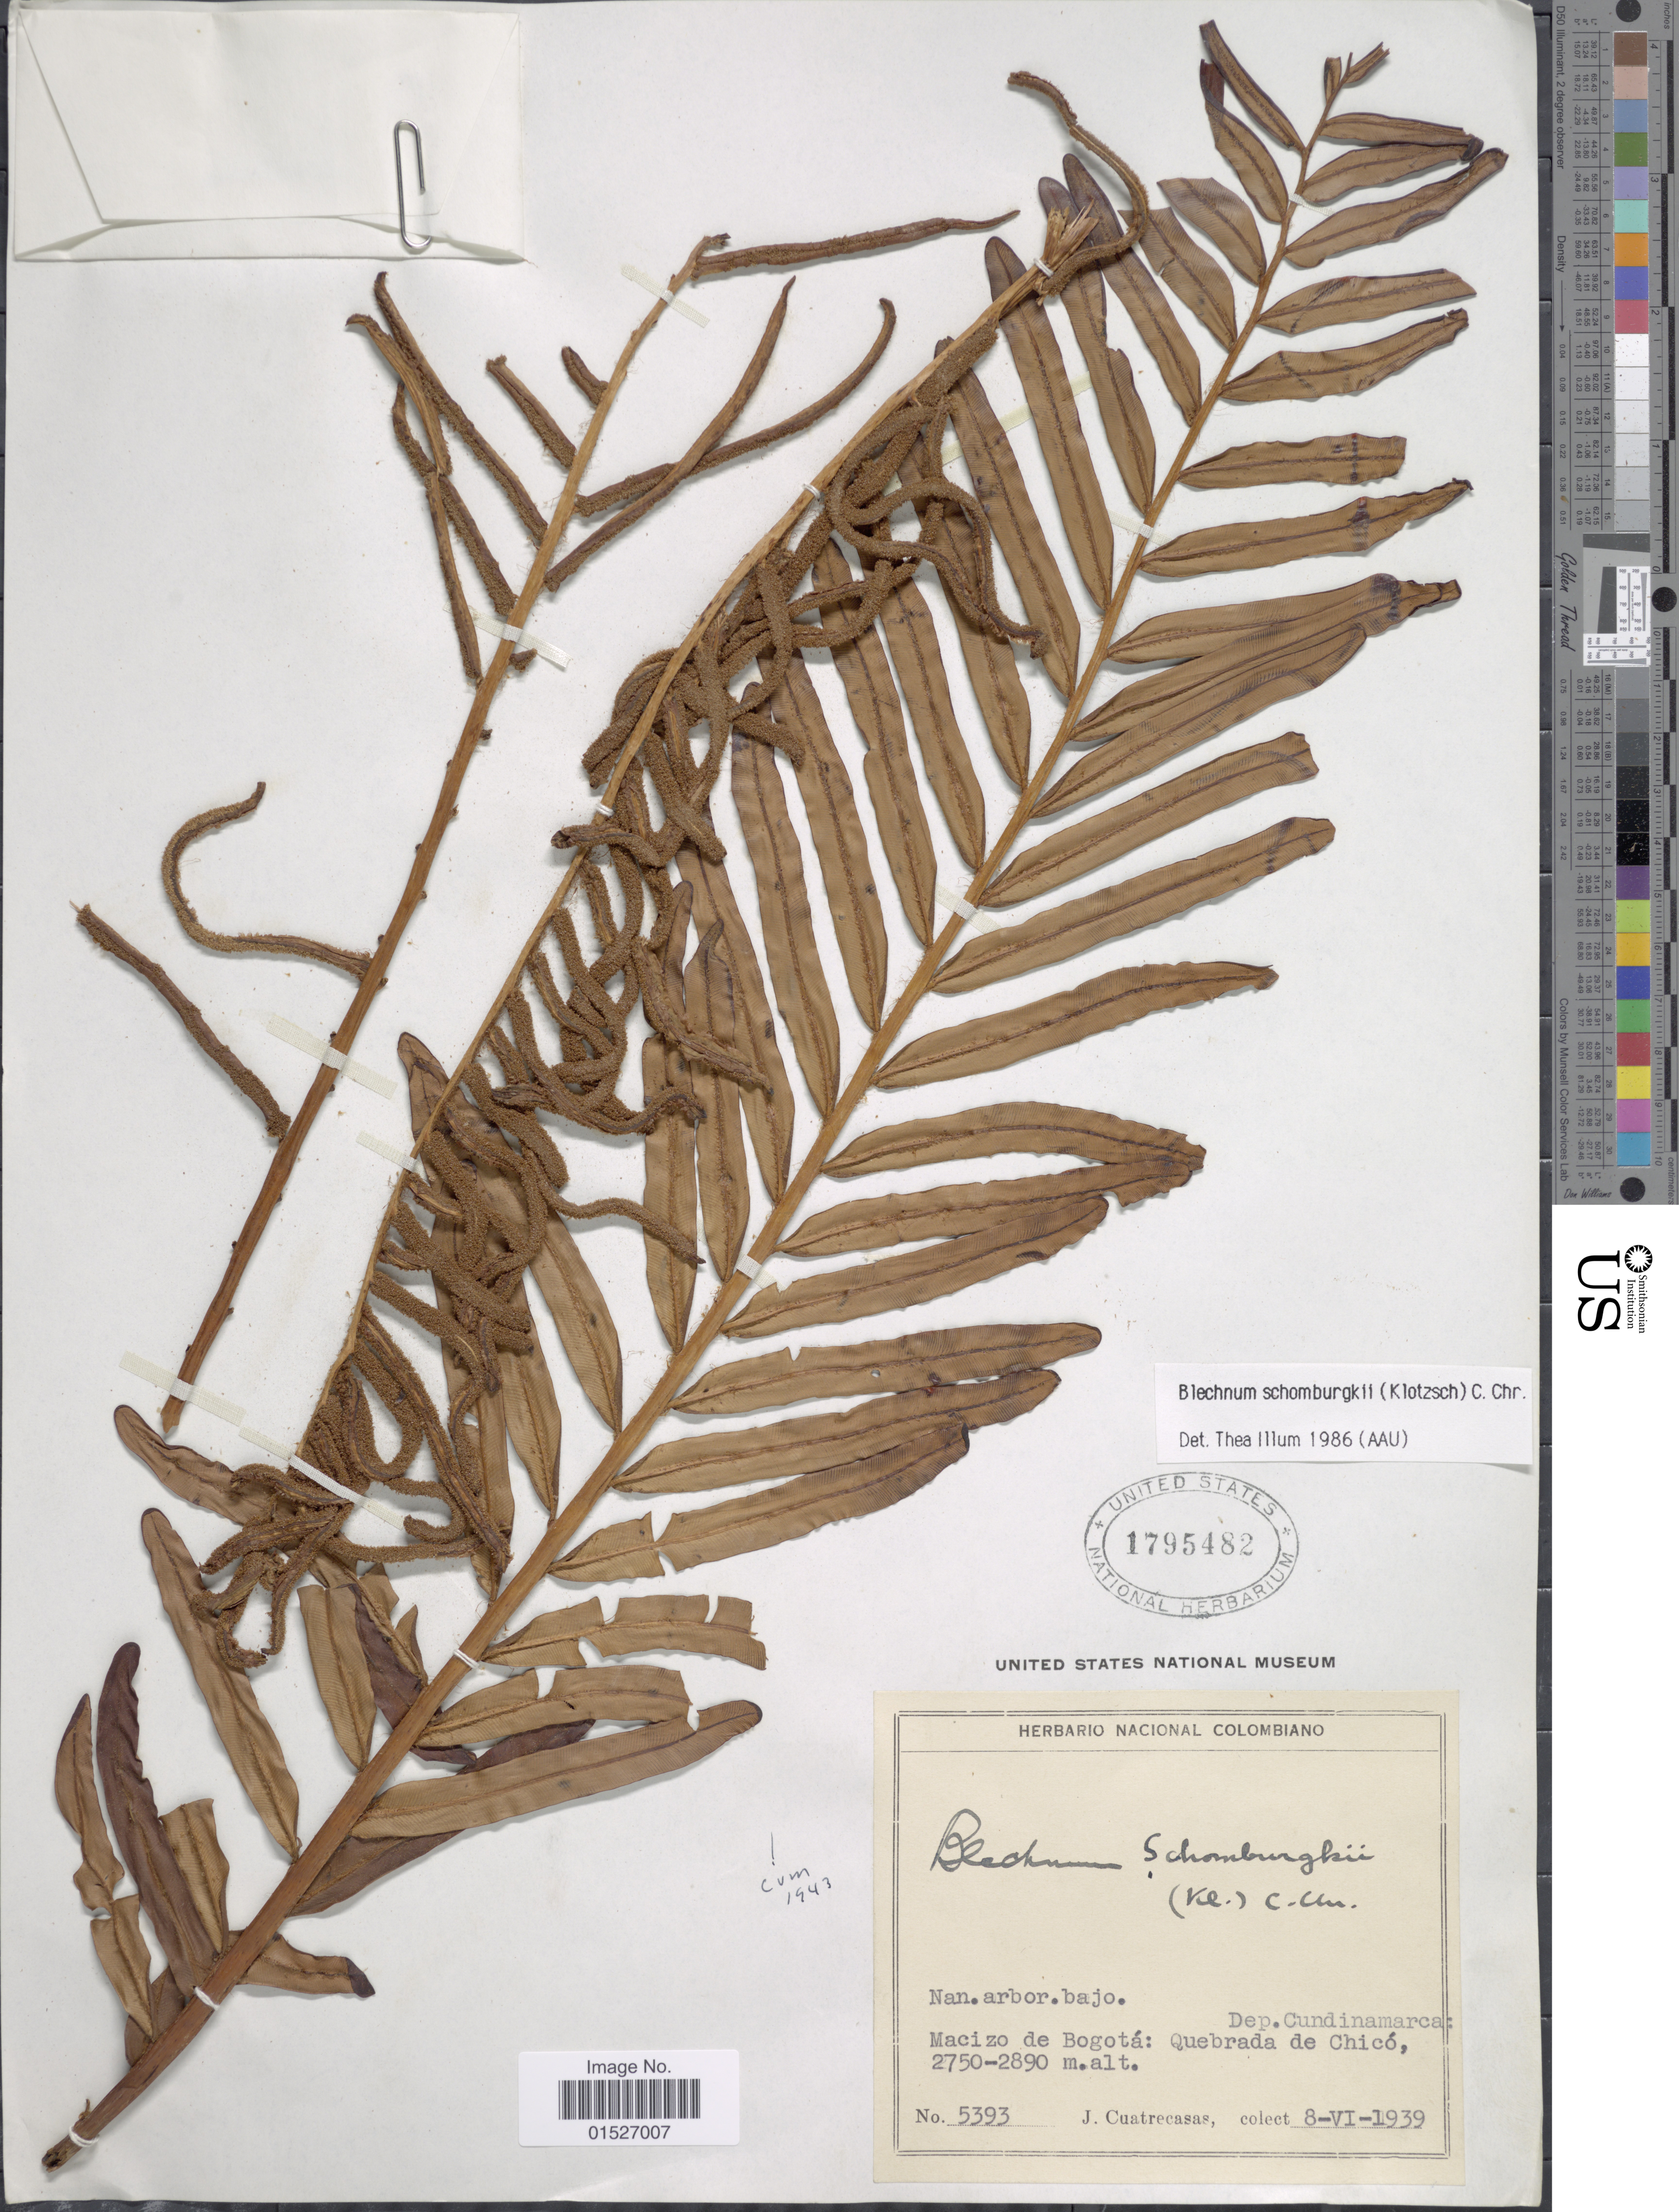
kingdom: Plantae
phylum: Tracheophyta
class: Polypodiopsida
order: Polypodiales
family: Blechnaceae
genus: Blechnum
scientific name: Blechnum schomburgkii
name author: (Klotzsch) C. Chr.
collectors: J. Cuatrecasas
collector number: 5393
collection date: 1939-06-08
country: Colombia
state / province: Cundinamarca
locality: Dep. Cundinamarca. Macizo de Bogota: Quebrada de Chico.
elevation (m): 2750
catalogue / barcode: US 1795482